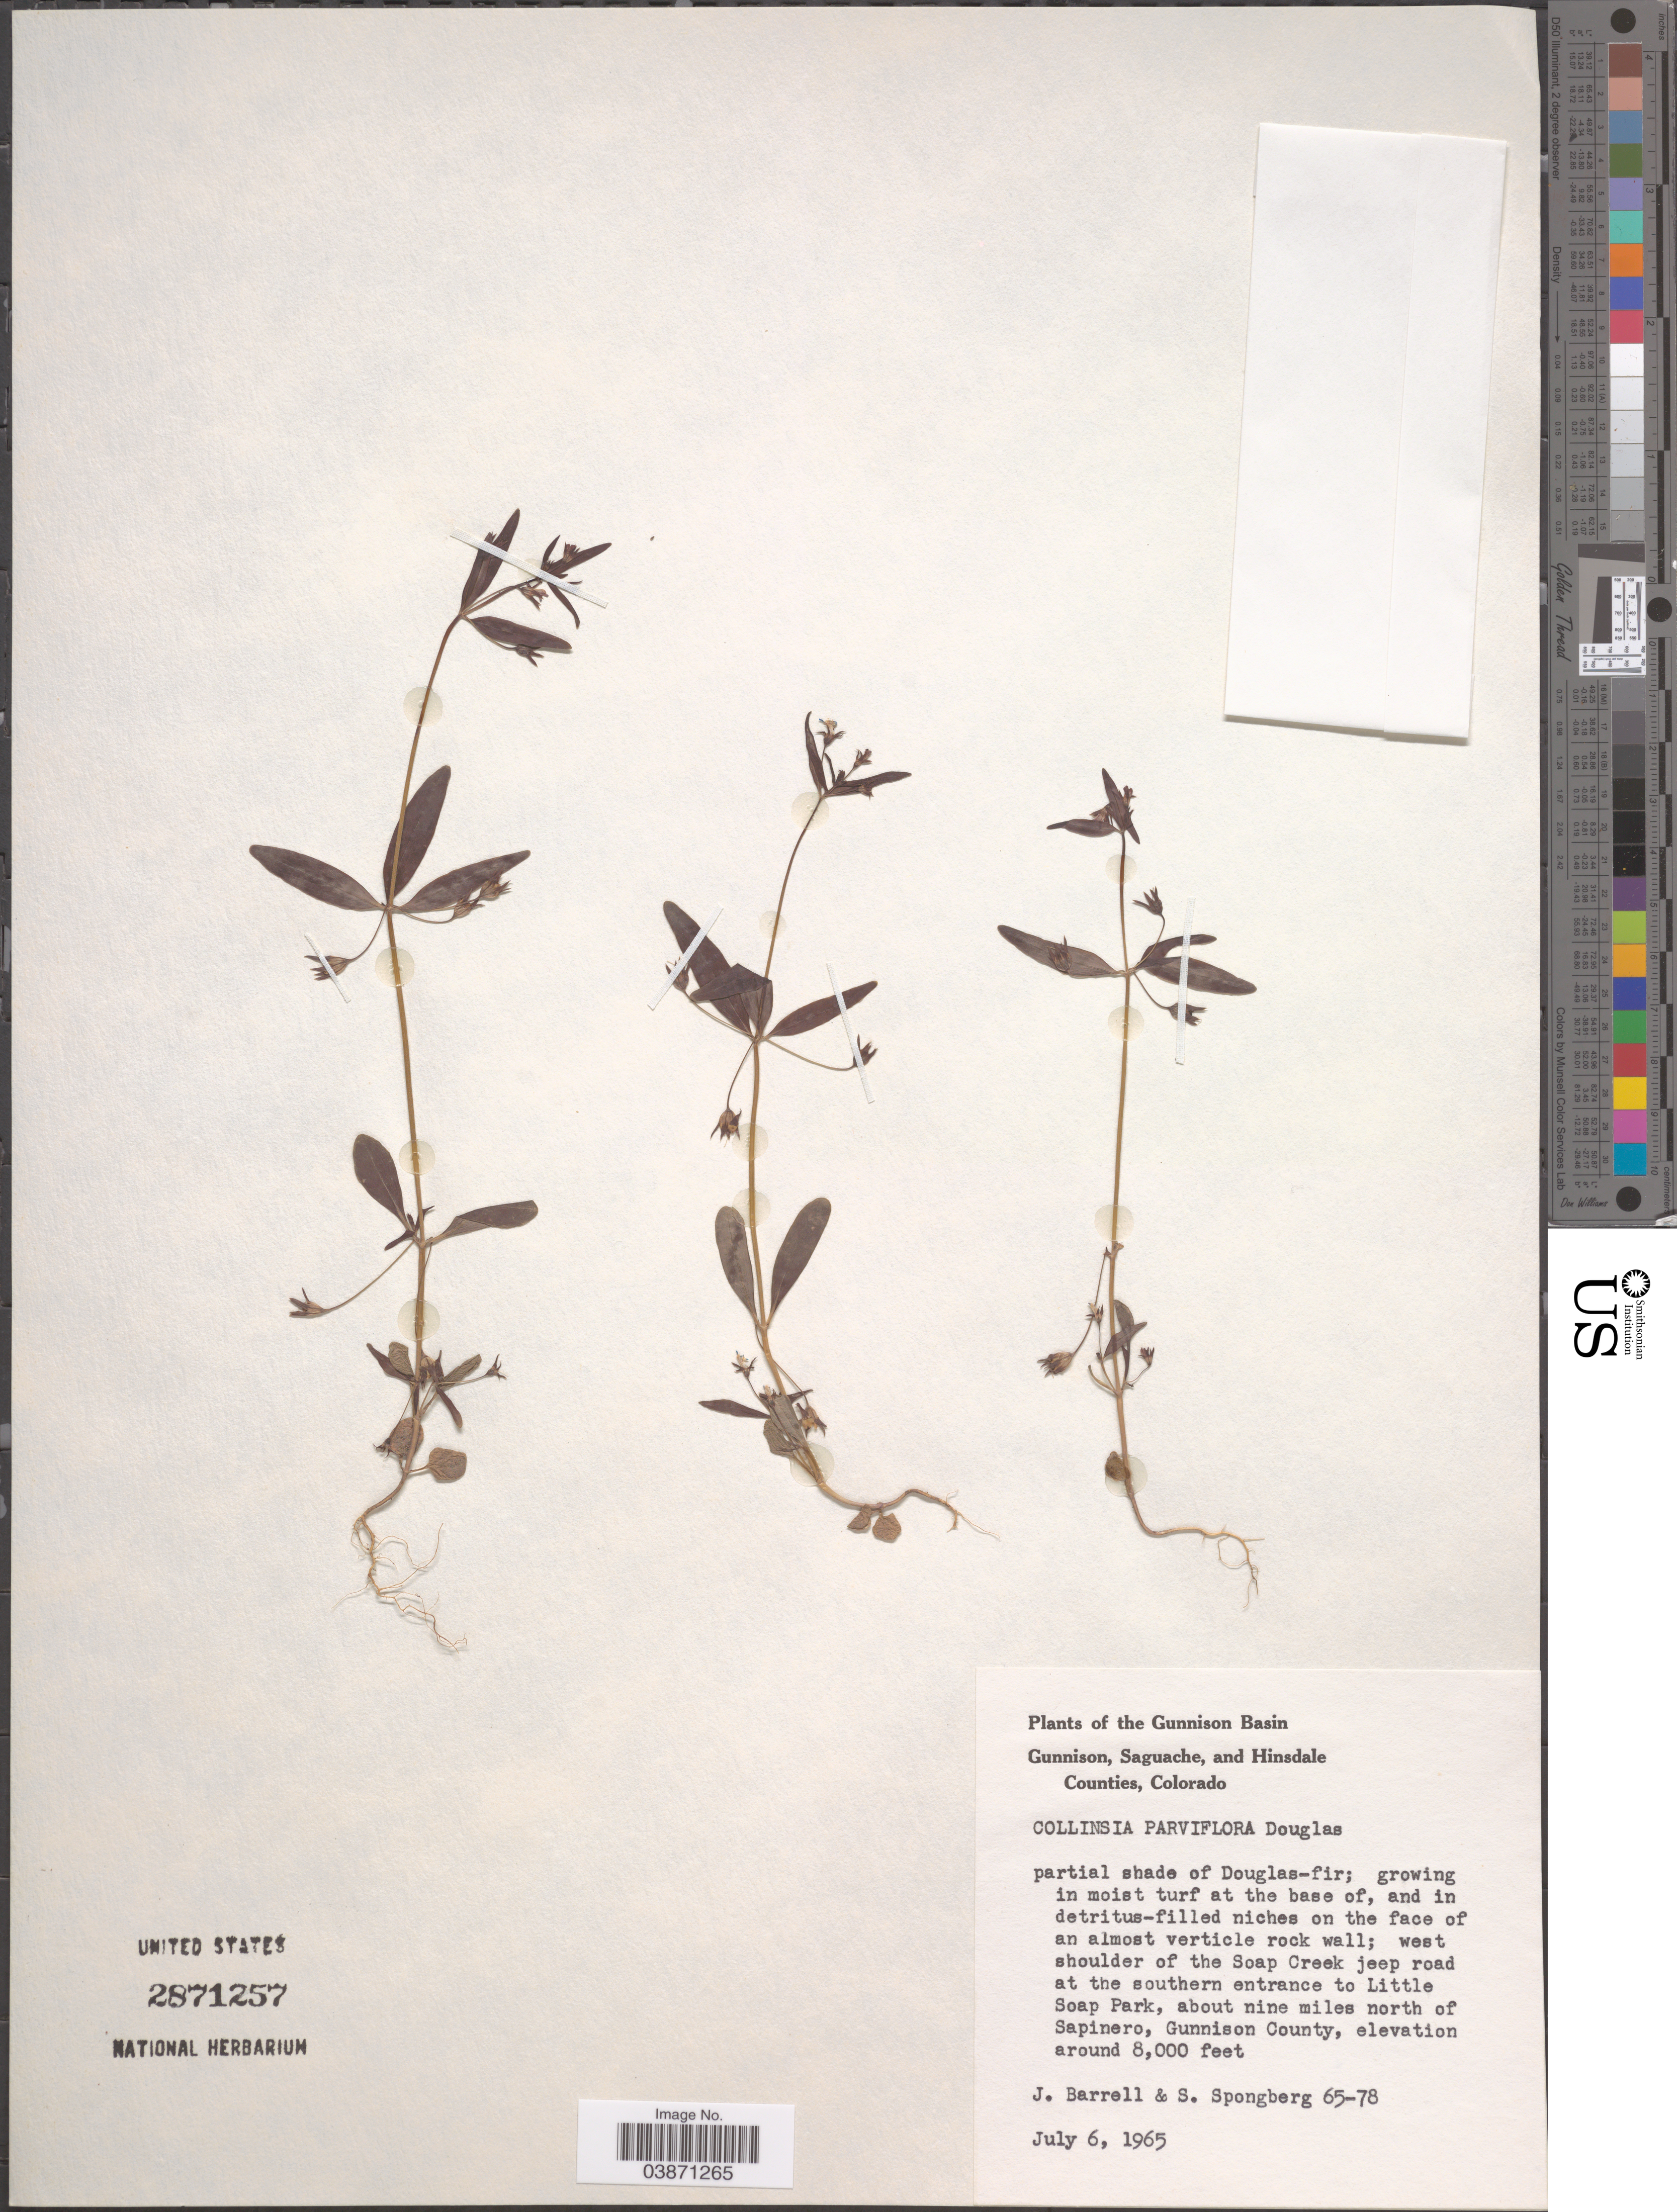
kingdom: Plantae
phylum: Tracheophyta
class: Magnoliopsida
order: Lamiales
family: Plantaginaceae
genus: Collinsia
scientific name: Collinsia parviflora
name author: Douglas ex Lindl.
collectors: J. Barrell & S. A.Spongberg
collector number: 65-78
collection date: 1965-07-06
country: United States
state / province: Colorado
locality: The Gunnison Basin. West shoulder of the Soap Creek jeep road at the southern entrance to Little Soap Park, about nine miles north of Sapinero, Gunnison County.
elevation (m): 2438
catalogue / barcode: US 2871257